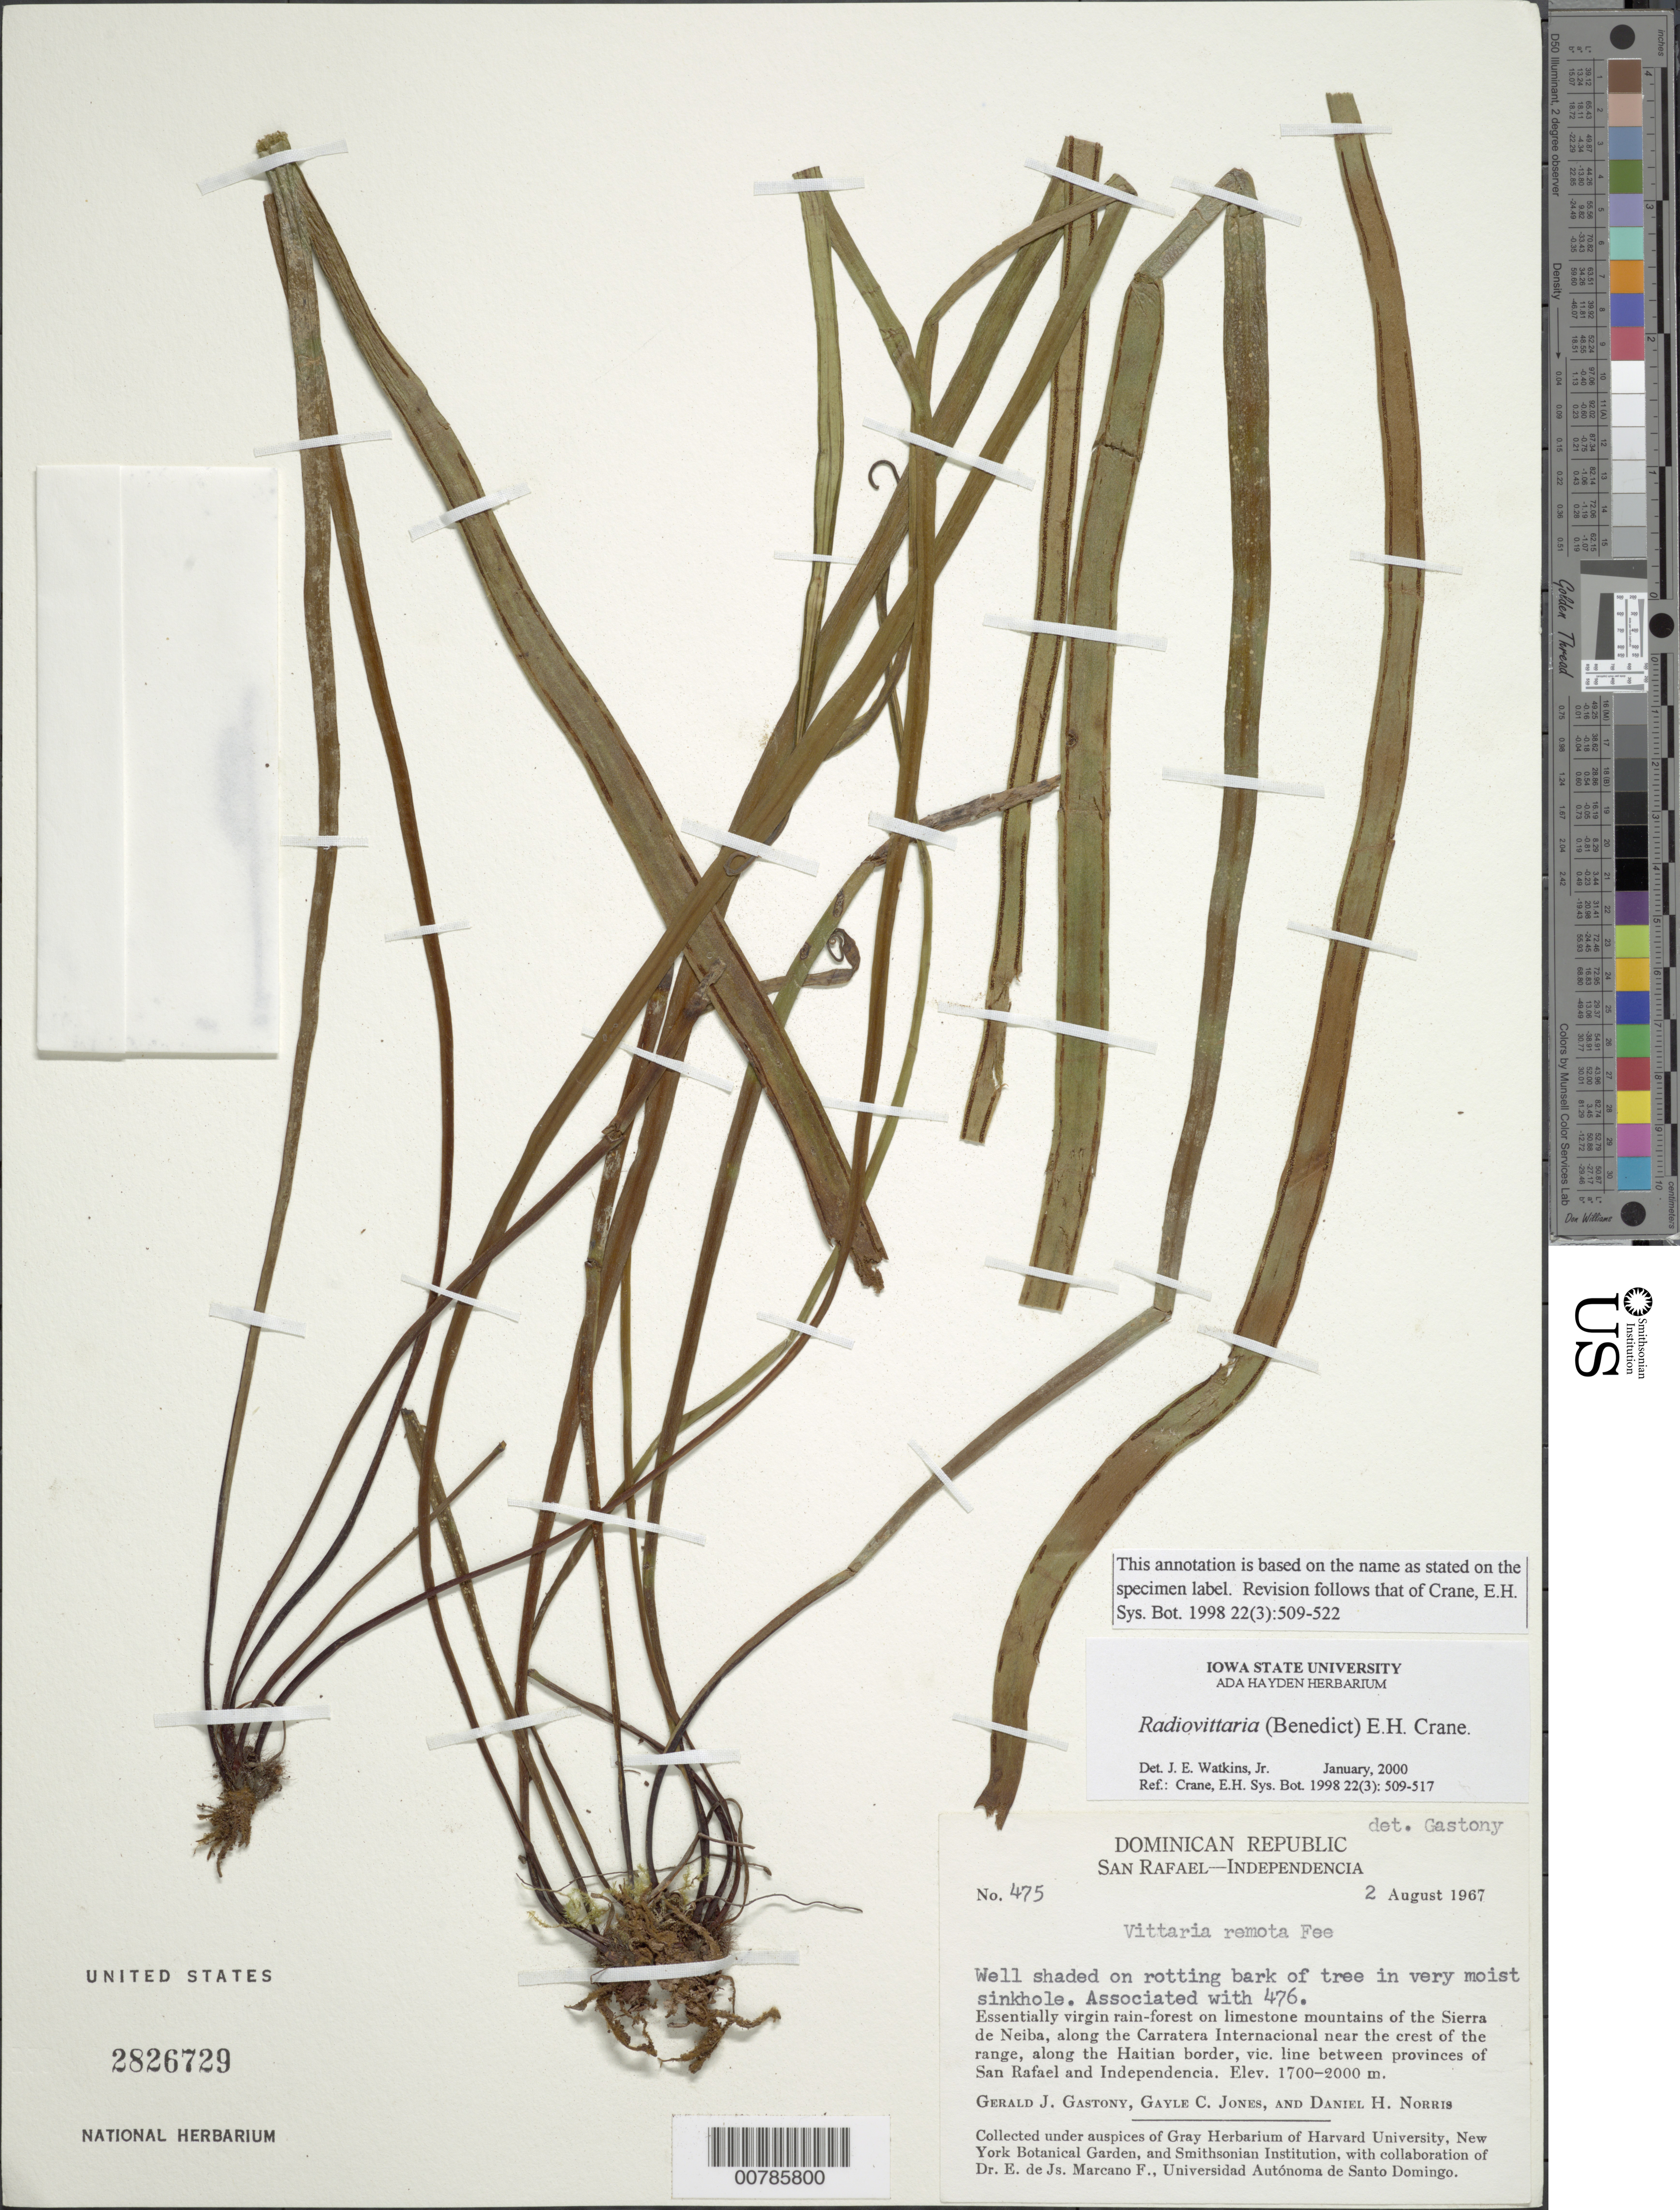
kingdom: Plantae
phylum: Tracheophyta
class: Polypodiopsida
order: Polypodiales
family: Pteridaceae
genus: Radiovittaria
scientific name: Radiovittaria remota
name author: (Fée) E.H. Crane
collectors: G. Gastony, G. C. Jones & D. H. Norris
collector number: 475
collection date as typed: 02 Aug 1967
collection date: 1967-08-02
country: Dominican Republic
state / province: Elías Piña / Independencia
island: Hispaniola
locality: Sierra de Neiba, along Carratera Internacional, along Haitian border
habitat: Virgin rain forest on limestone mountains; well shaded on rotting bark of tree in very moist sinkhole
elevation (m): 1700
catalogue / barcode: US 2826729